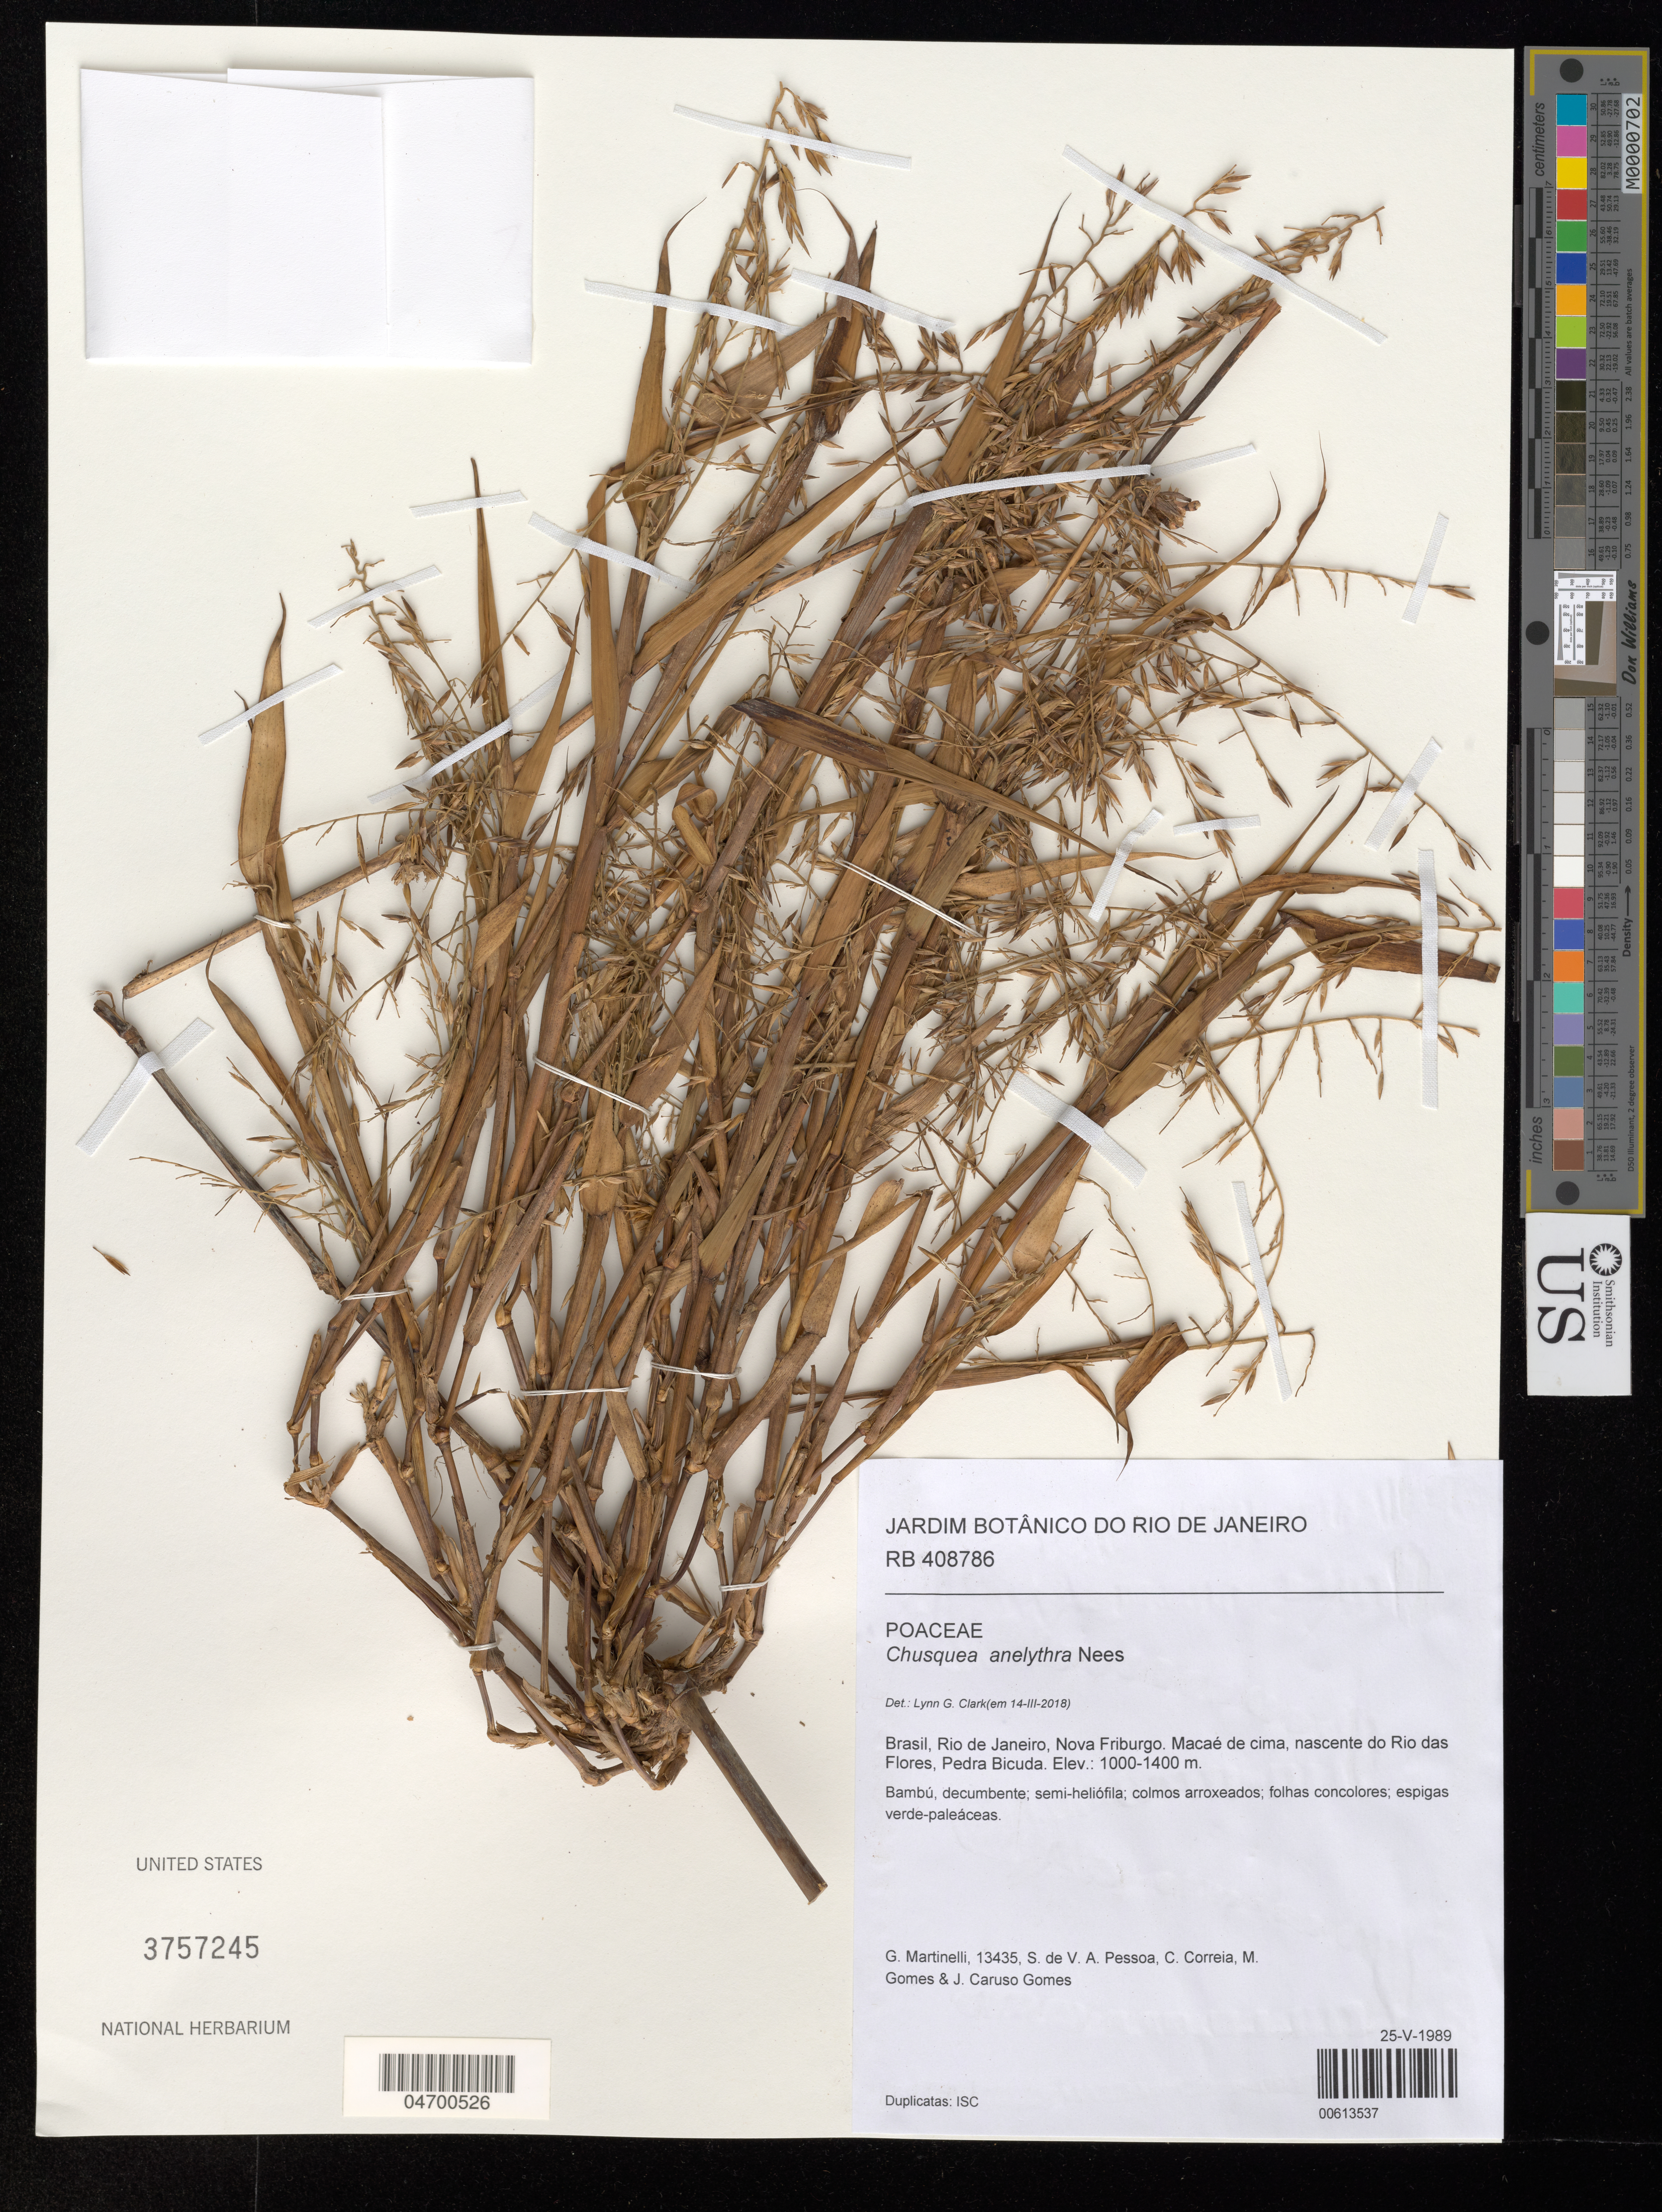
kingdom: Plantae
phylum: Tracheophyta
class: Liliopsida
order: Poales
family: Poaceae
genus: Chusquea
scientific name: Chusquea anelythra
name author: Nees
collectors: G. Martinelli, S. De Pessoa, C. Correia & M. Gomes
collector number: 13435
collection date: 1989-05-25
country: Brazil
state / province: Rio de Janeiro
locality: Nova Friburgo. Macaé de cima, nascente do Rio das Flores, Pedra Bicuda.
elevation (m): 1000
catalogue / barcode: US 3757245